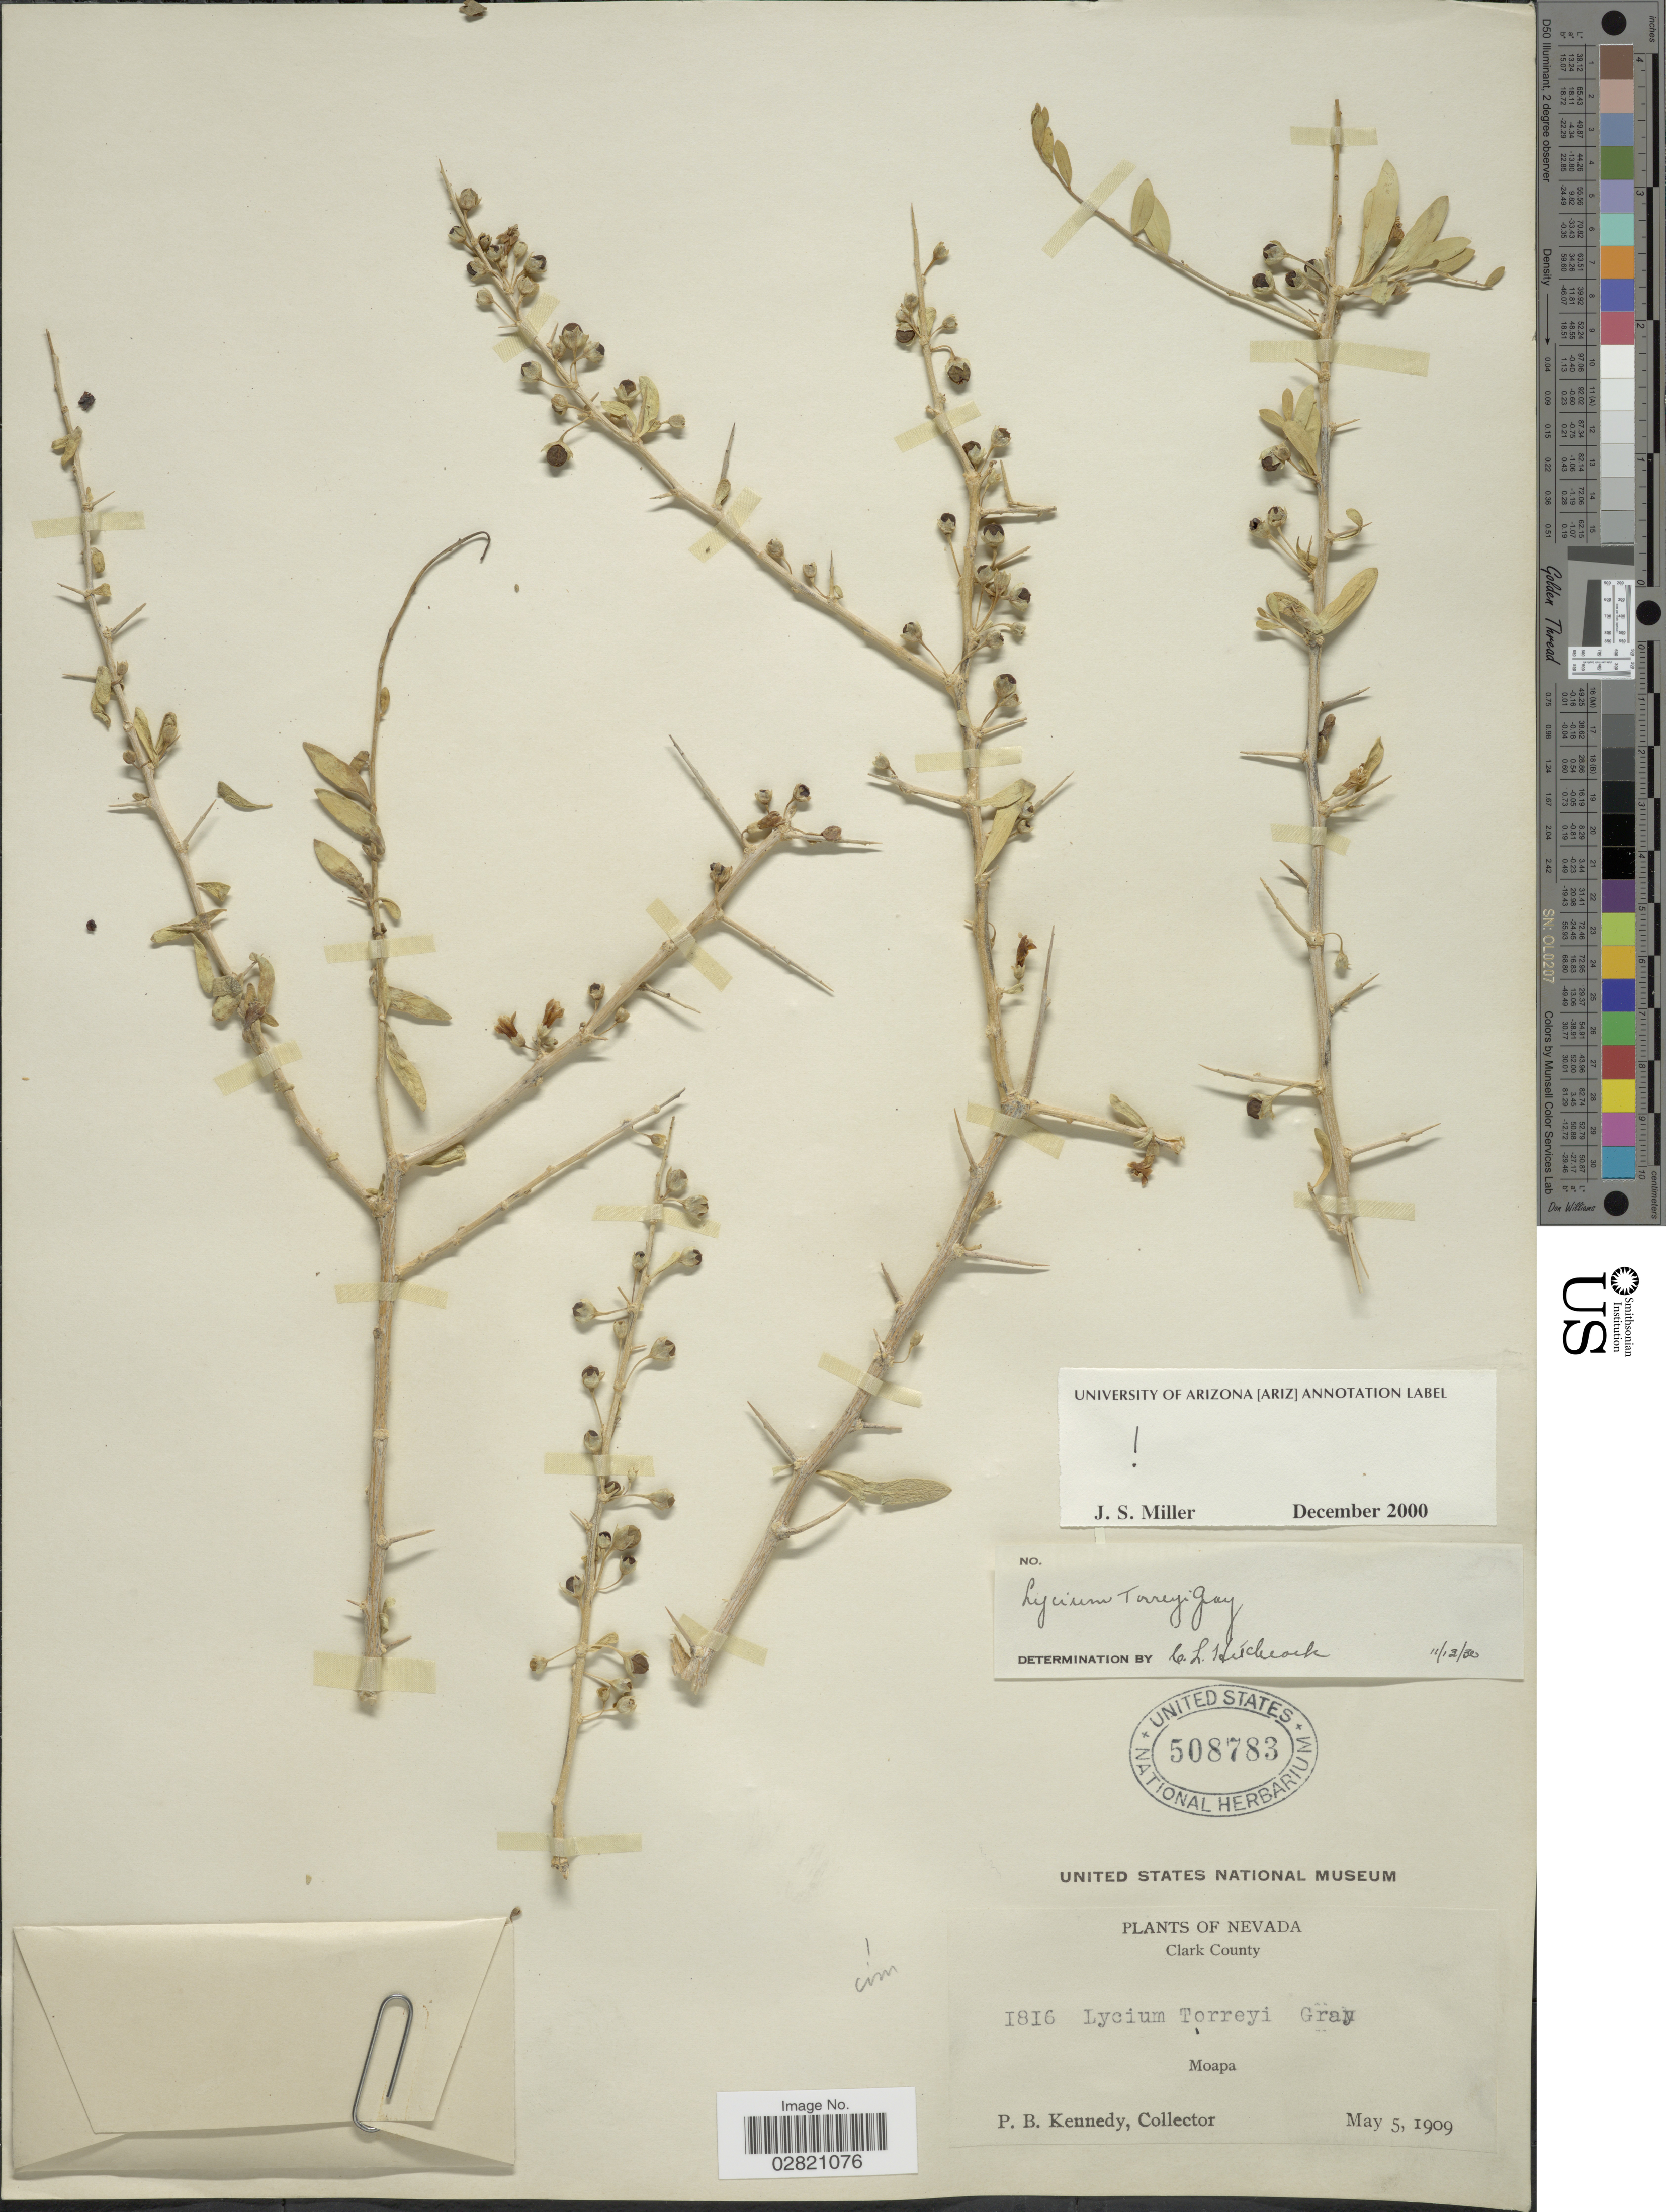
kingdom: Plantae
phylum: Tracheophyta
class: Magnoliopsida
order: Solanales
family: Solanaceae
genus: Lycium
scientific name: Lycium torreyi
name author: A. Gray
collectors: P. B. Kennedy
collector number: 1816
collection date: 1909-05-05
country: United States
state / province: Nevada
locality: Clark County. Moapa.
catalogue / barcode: US 508783